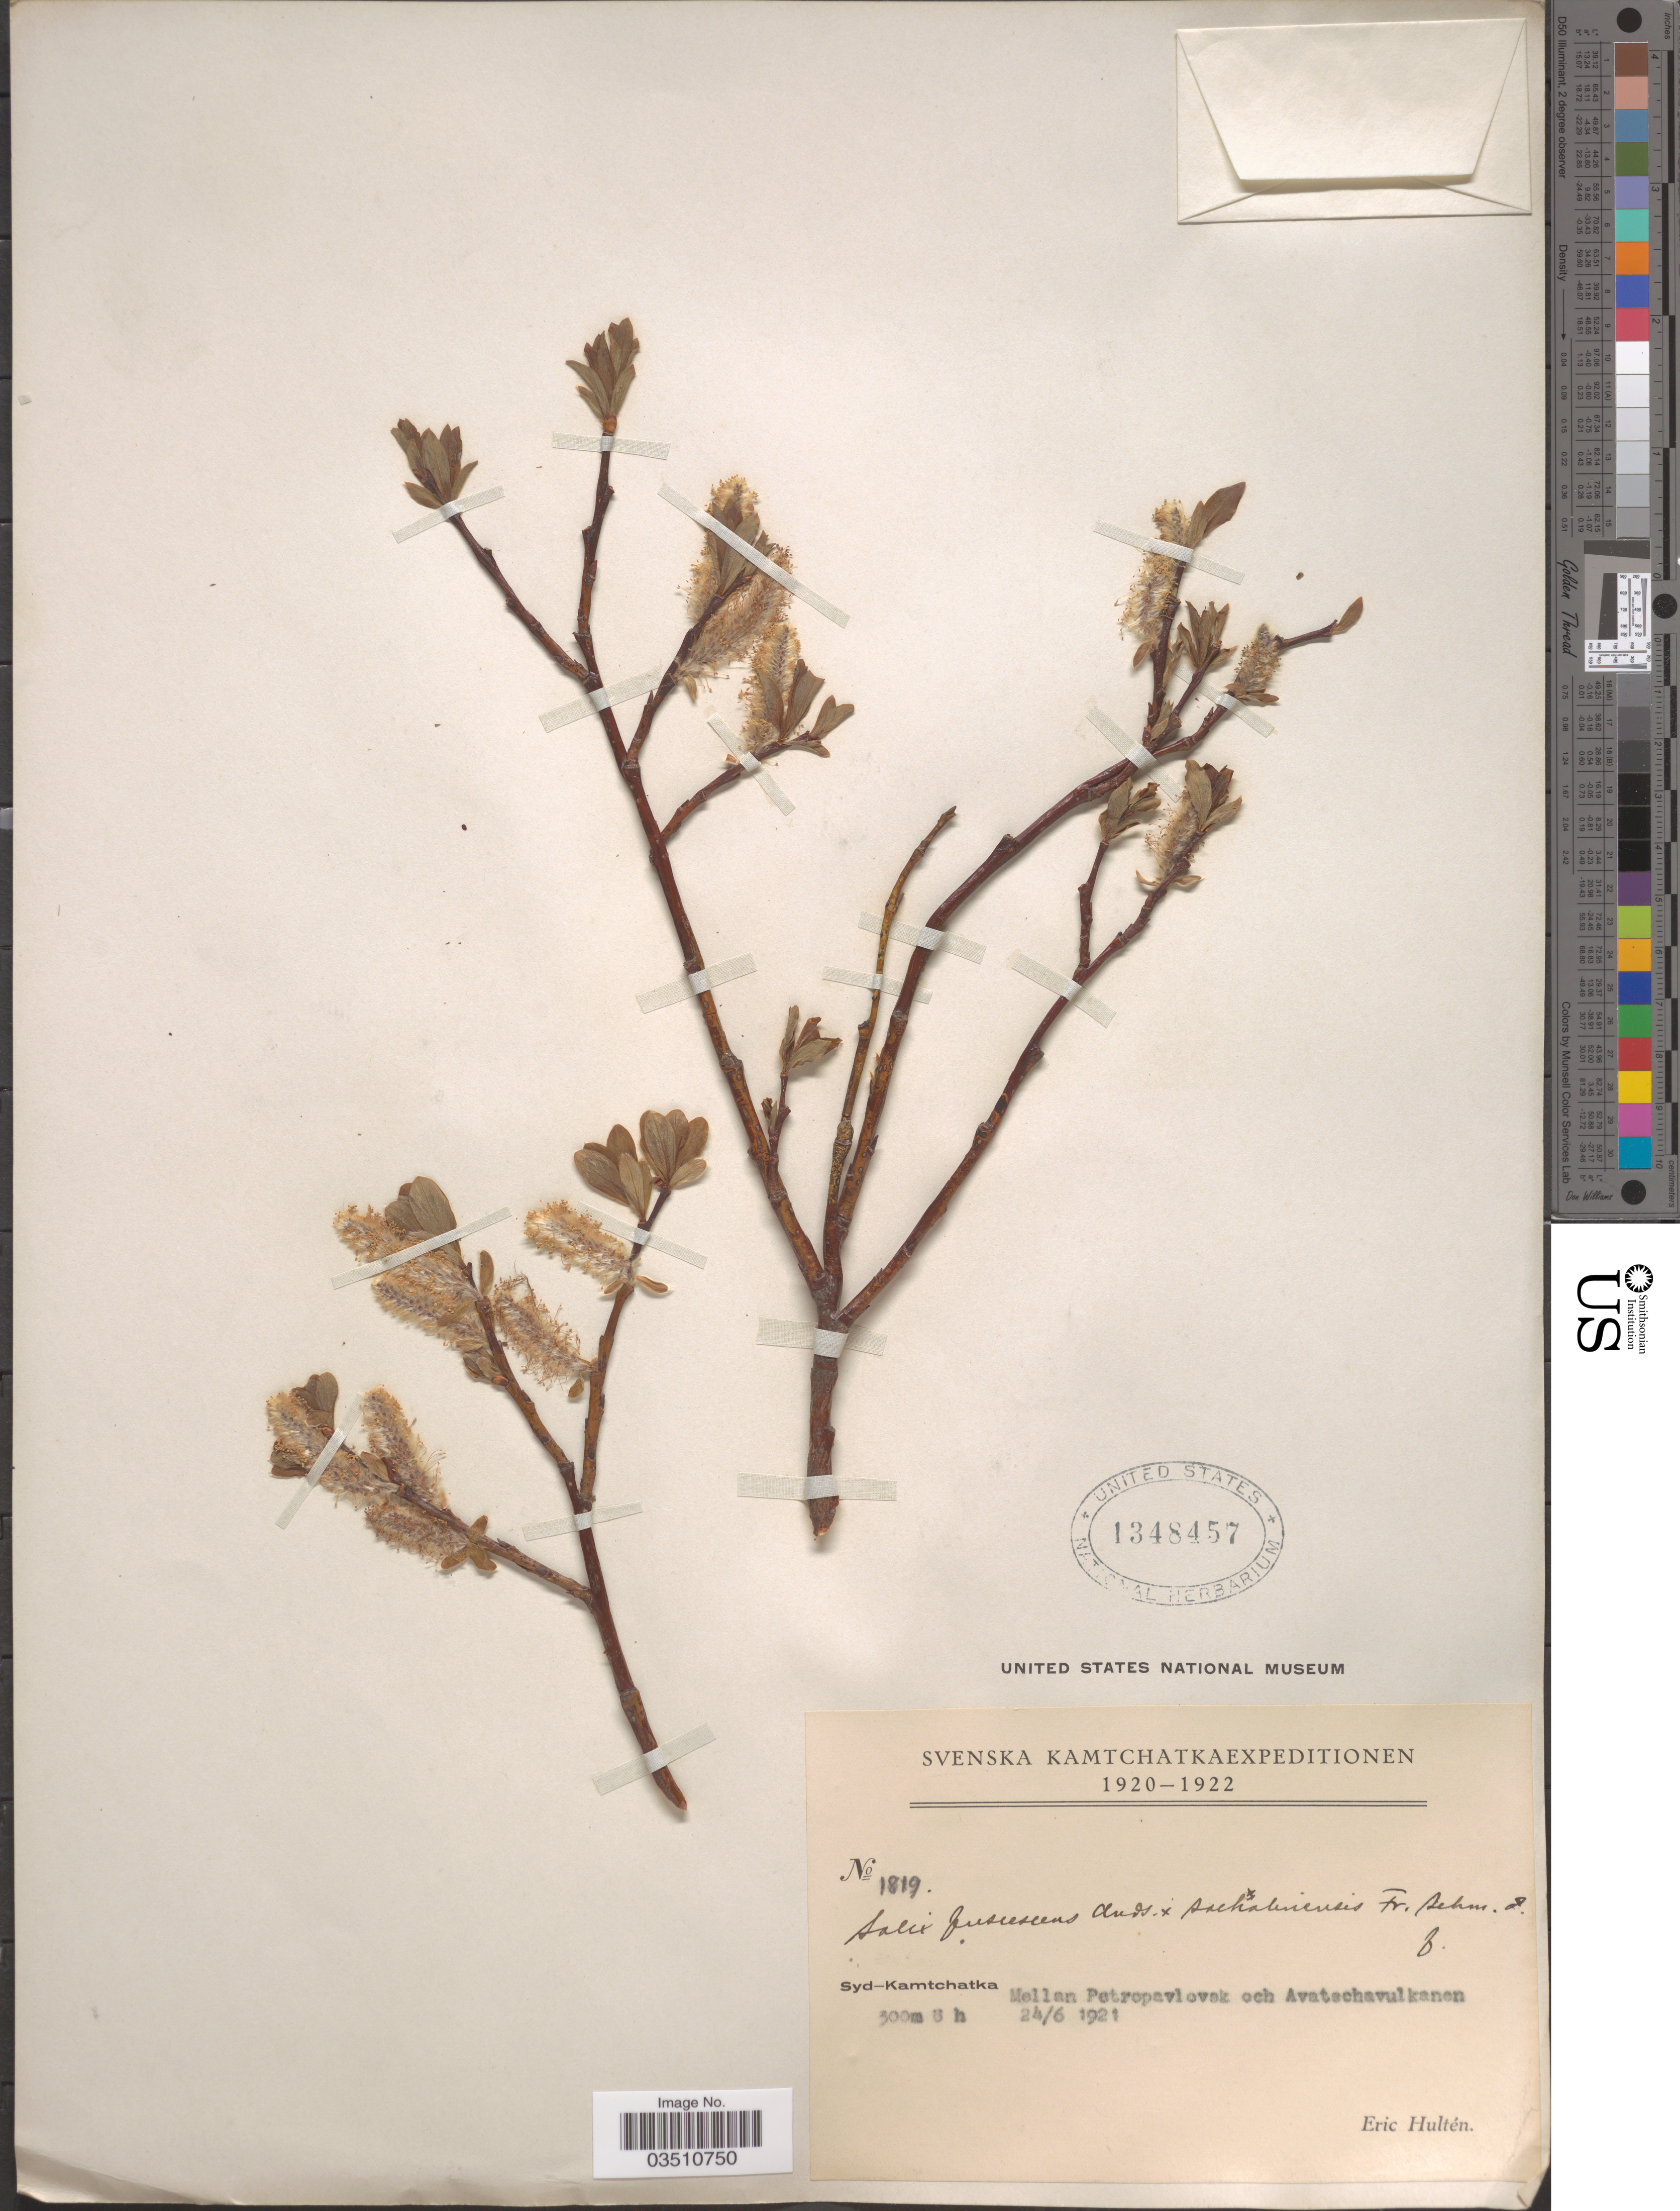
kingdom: Plantae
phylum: Tracheophyta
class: Magnoliopsida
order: Malpighiales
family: Salicaceae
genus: Salix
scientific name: Salix fuscescens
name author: Andersson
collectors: E. G. Hultén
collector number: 1819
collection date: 1921-06-24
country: Russian Federation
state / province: Kamchatka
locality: Syd-Kamtchatka Mellan Petropavlovsk och Avatschavulkanen.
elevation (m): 300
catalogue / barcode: US 1348457